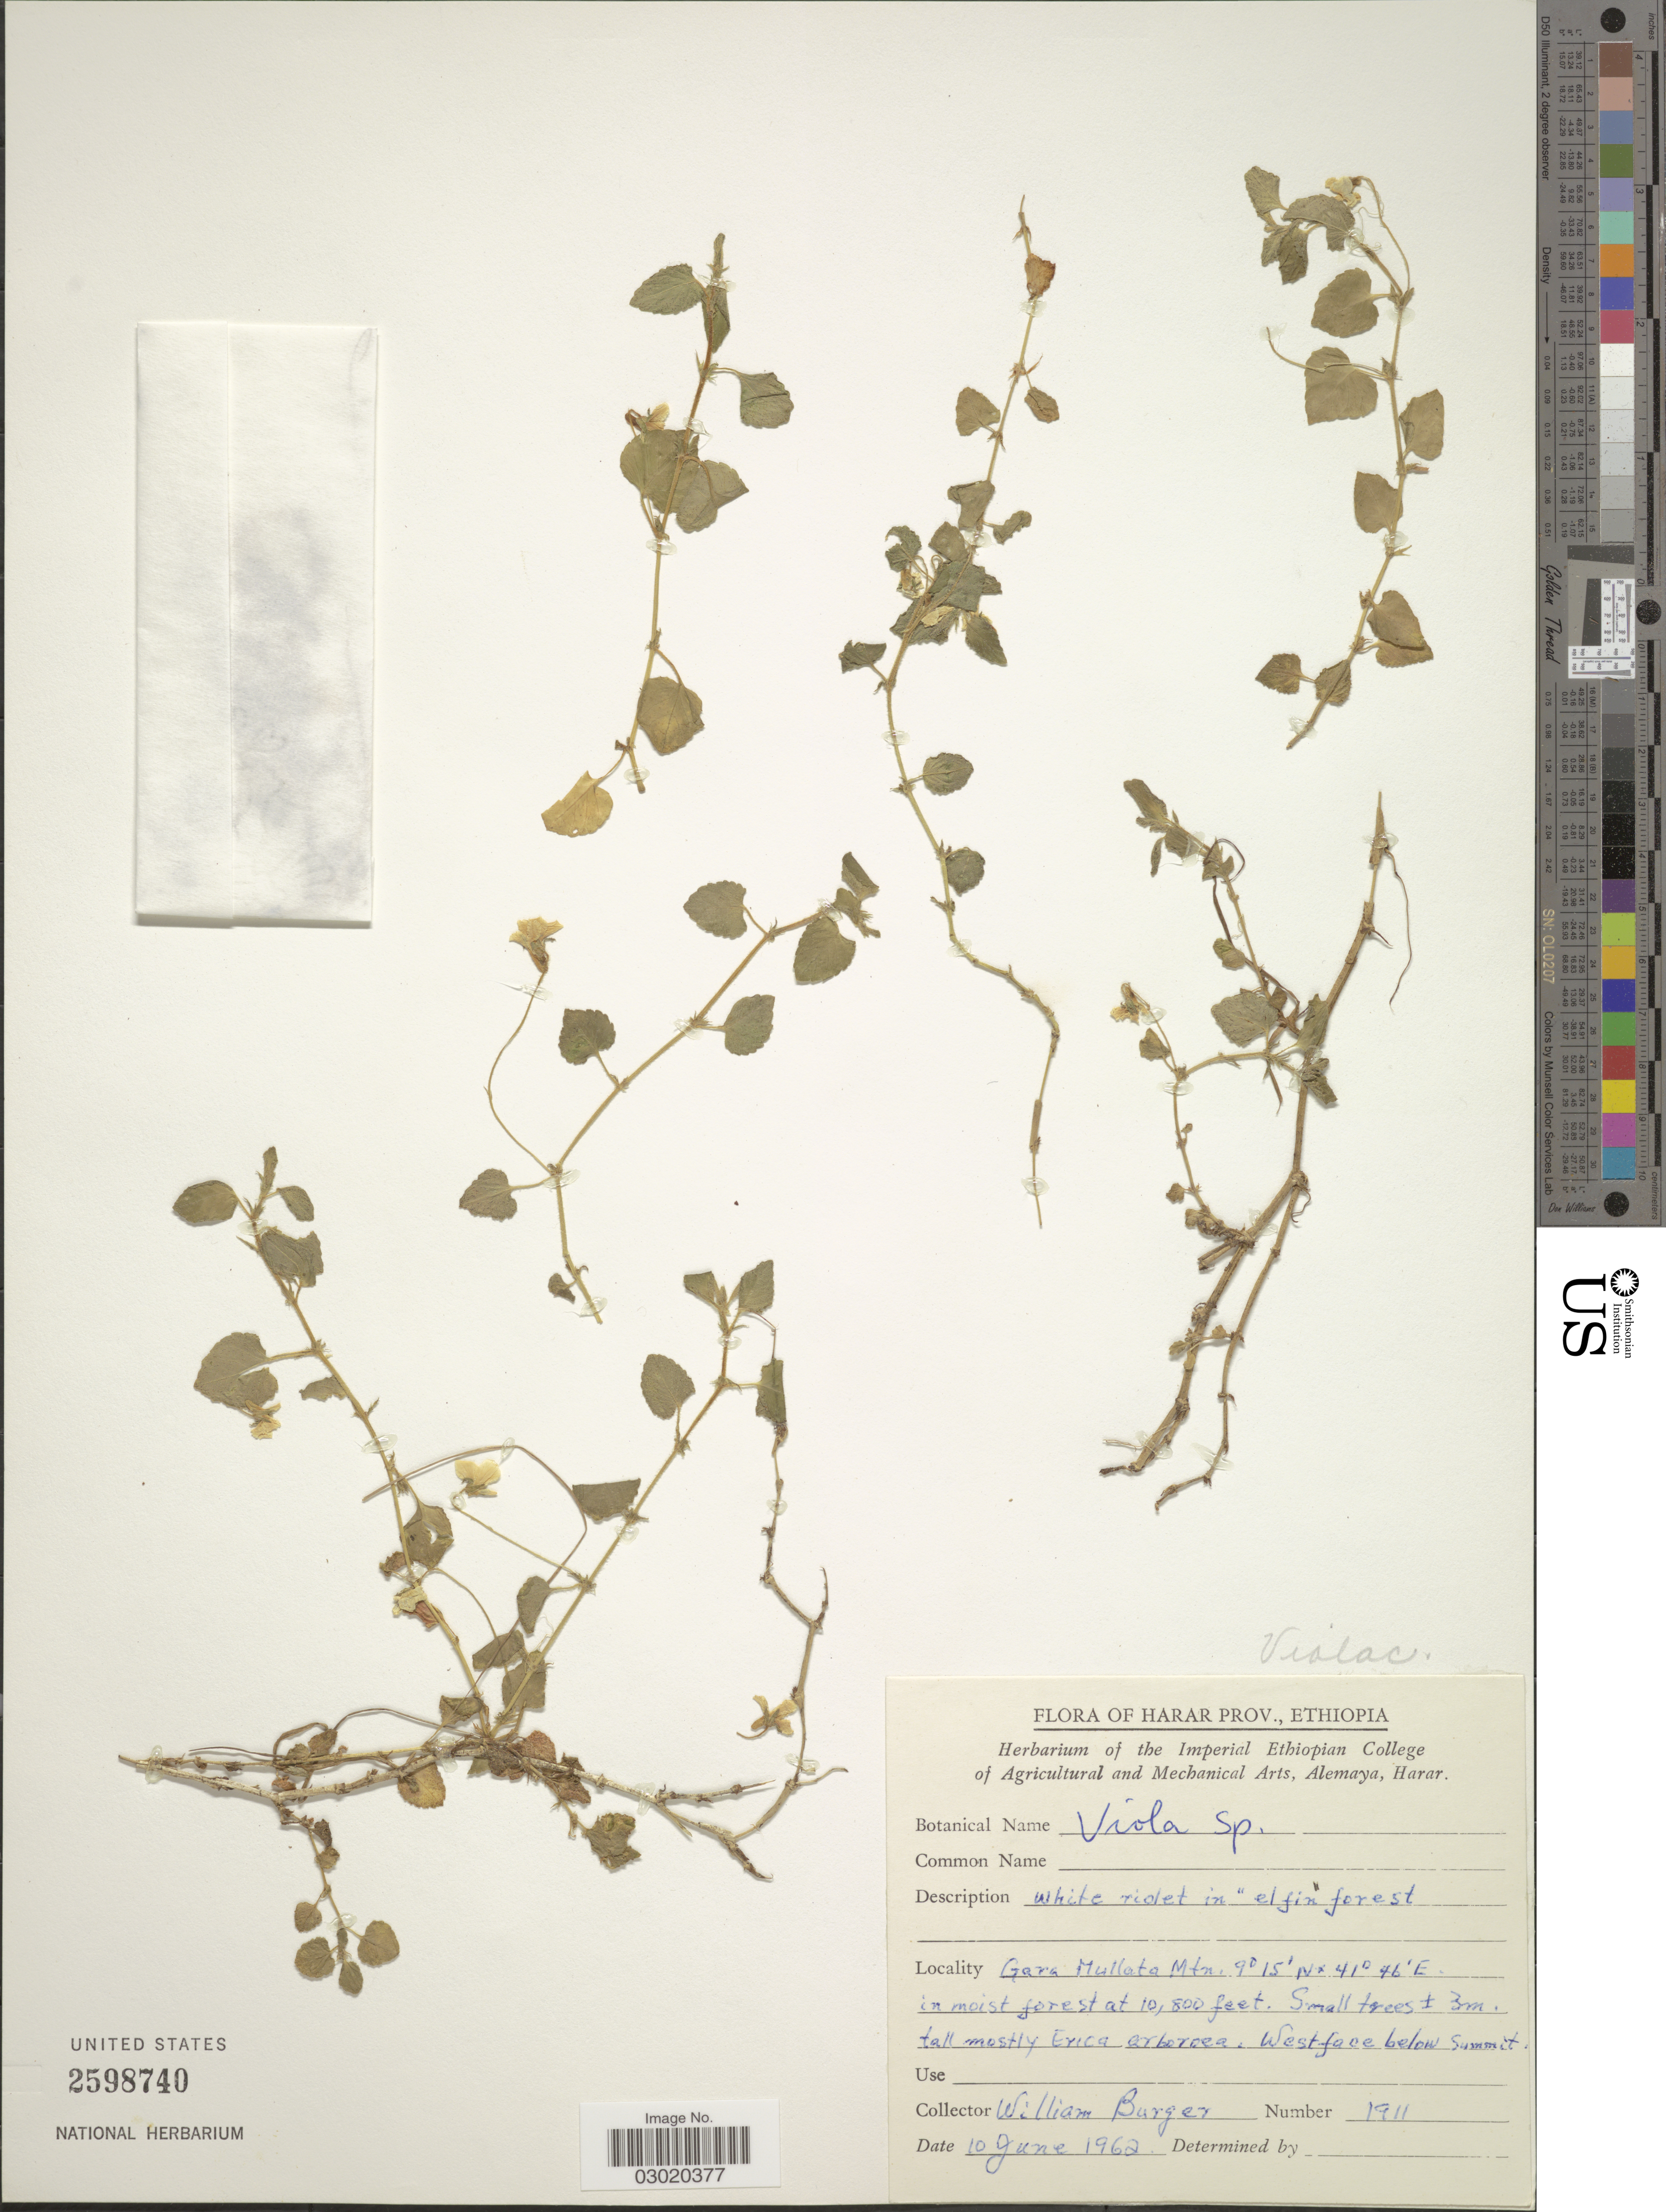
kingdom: Plantae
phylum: Tracheophyta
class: Magnoliopsida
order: Malpighiales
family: Violaceae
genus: Viola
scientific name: Viola sp.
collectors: W. Burger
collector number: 1911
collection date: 1962-06-10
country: Ethiopia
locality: Harar Prov. Gara Mullata Mtn.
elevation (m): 3292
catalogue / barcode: US 2598740